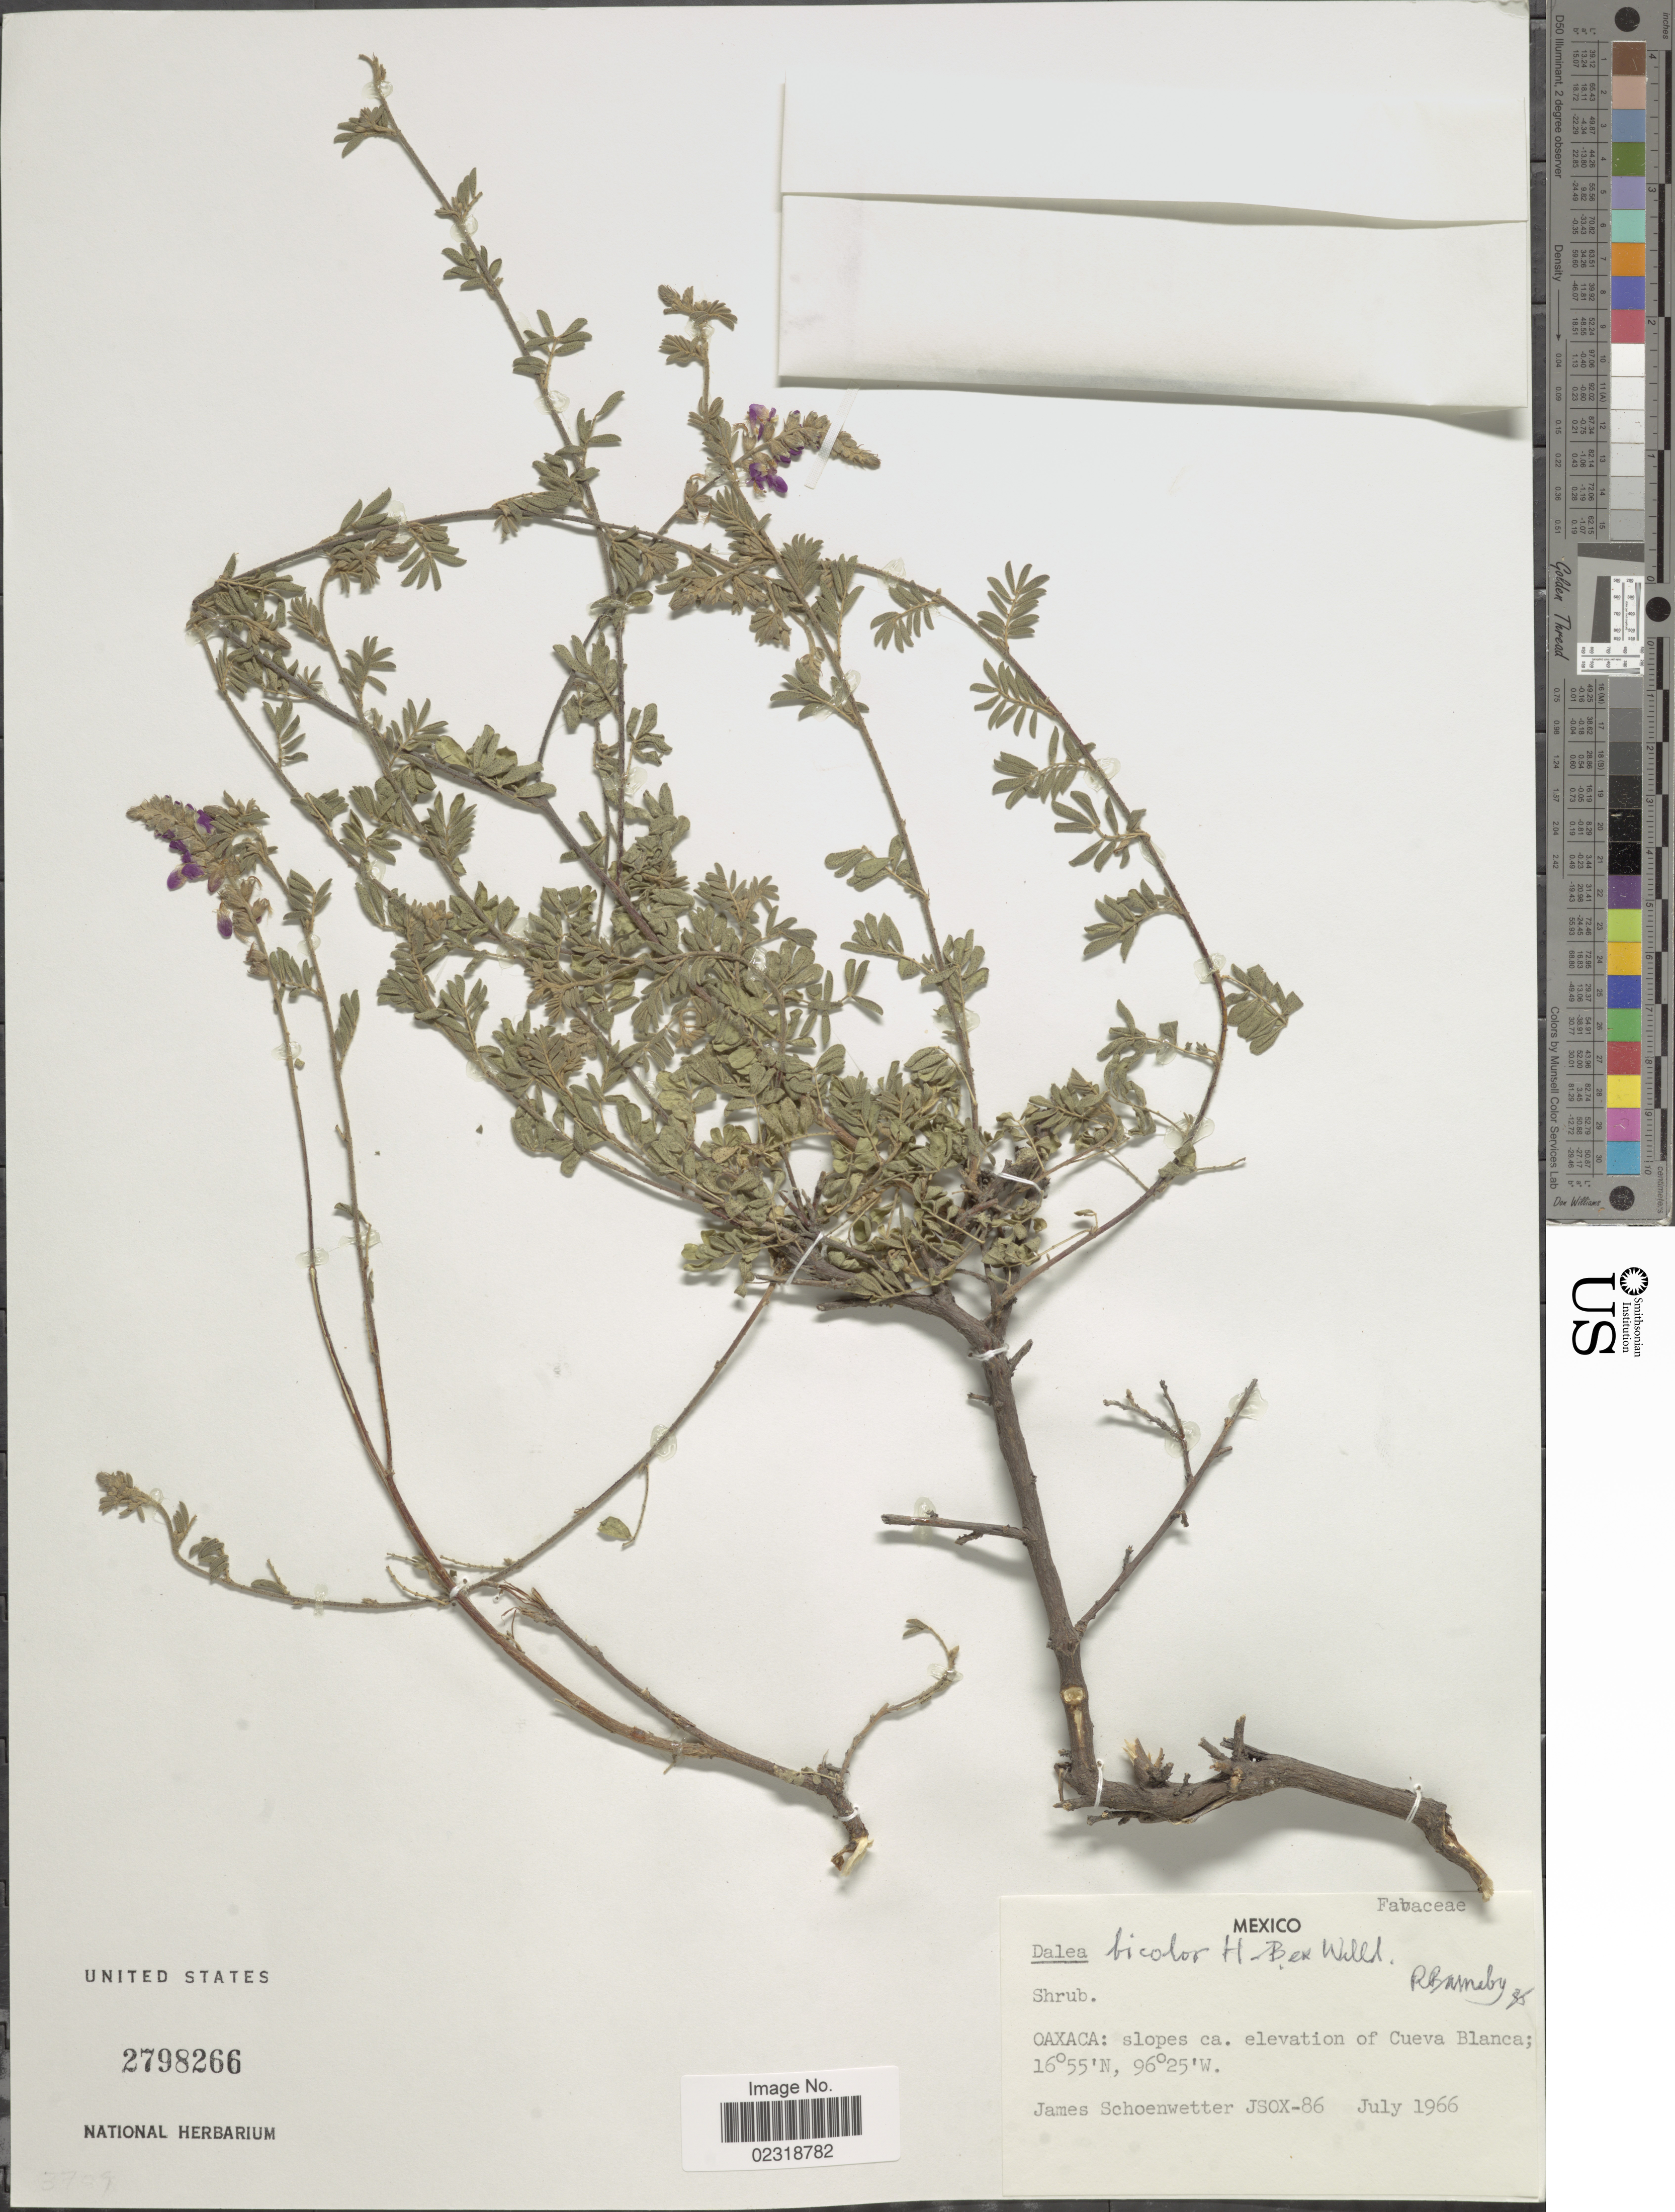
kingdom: Plantae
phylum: Tracheophyta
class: Magnoliopsida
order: Fabales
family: Fabaceae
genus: Dalea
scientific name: Dalea bicolor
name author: Humb. & Bonpl. ex Willd.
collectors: J. Schoenwetter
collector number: JSOX-86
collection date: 1966-07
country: Mexico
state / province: Oaxaca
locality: Slopes ca. elevation of Cueva Blanca.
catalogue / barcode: US 2798266